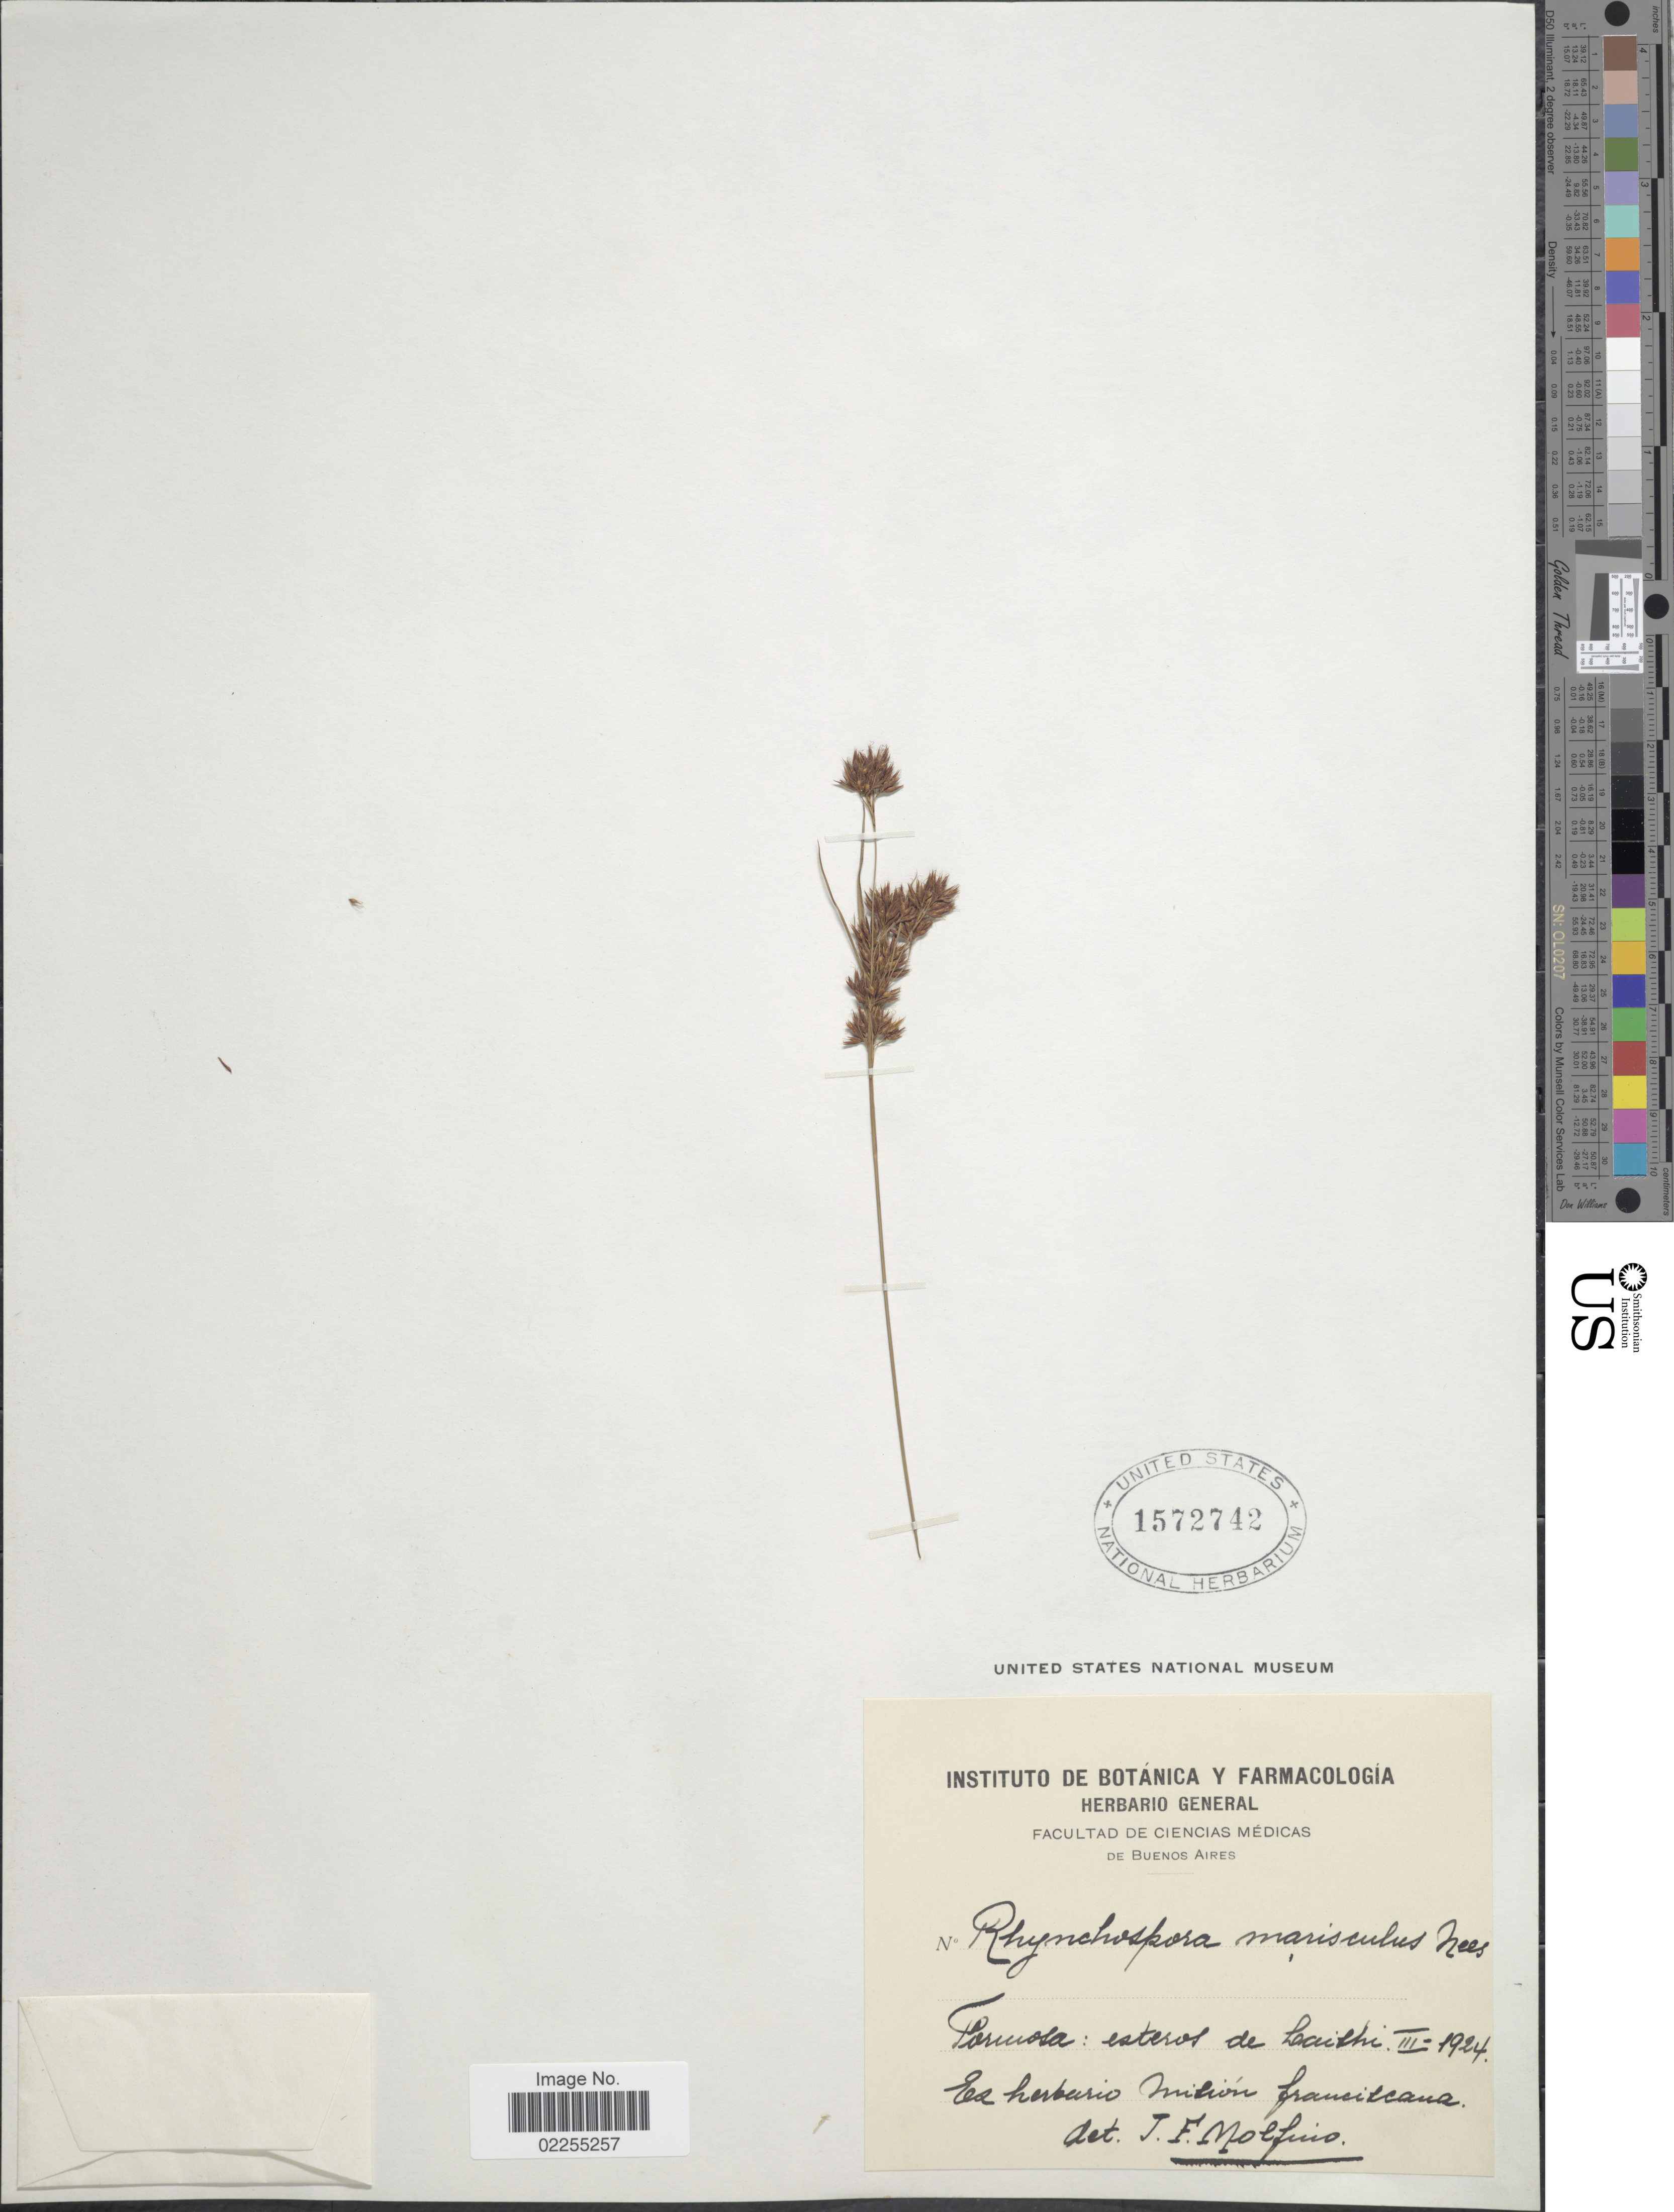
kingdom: Plantae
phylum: Tracheophyta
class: Liliopsida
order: Poales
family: Cyperaceae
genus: Rhynchospora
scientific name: Rhynchospora marisculus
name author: Lindl. & Nees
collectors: Ex herb. Milion Franciscana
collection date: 1924-03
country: Argentina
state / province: Formosa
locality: Formosa: esteros de Laishi.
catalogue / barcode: US 1572742